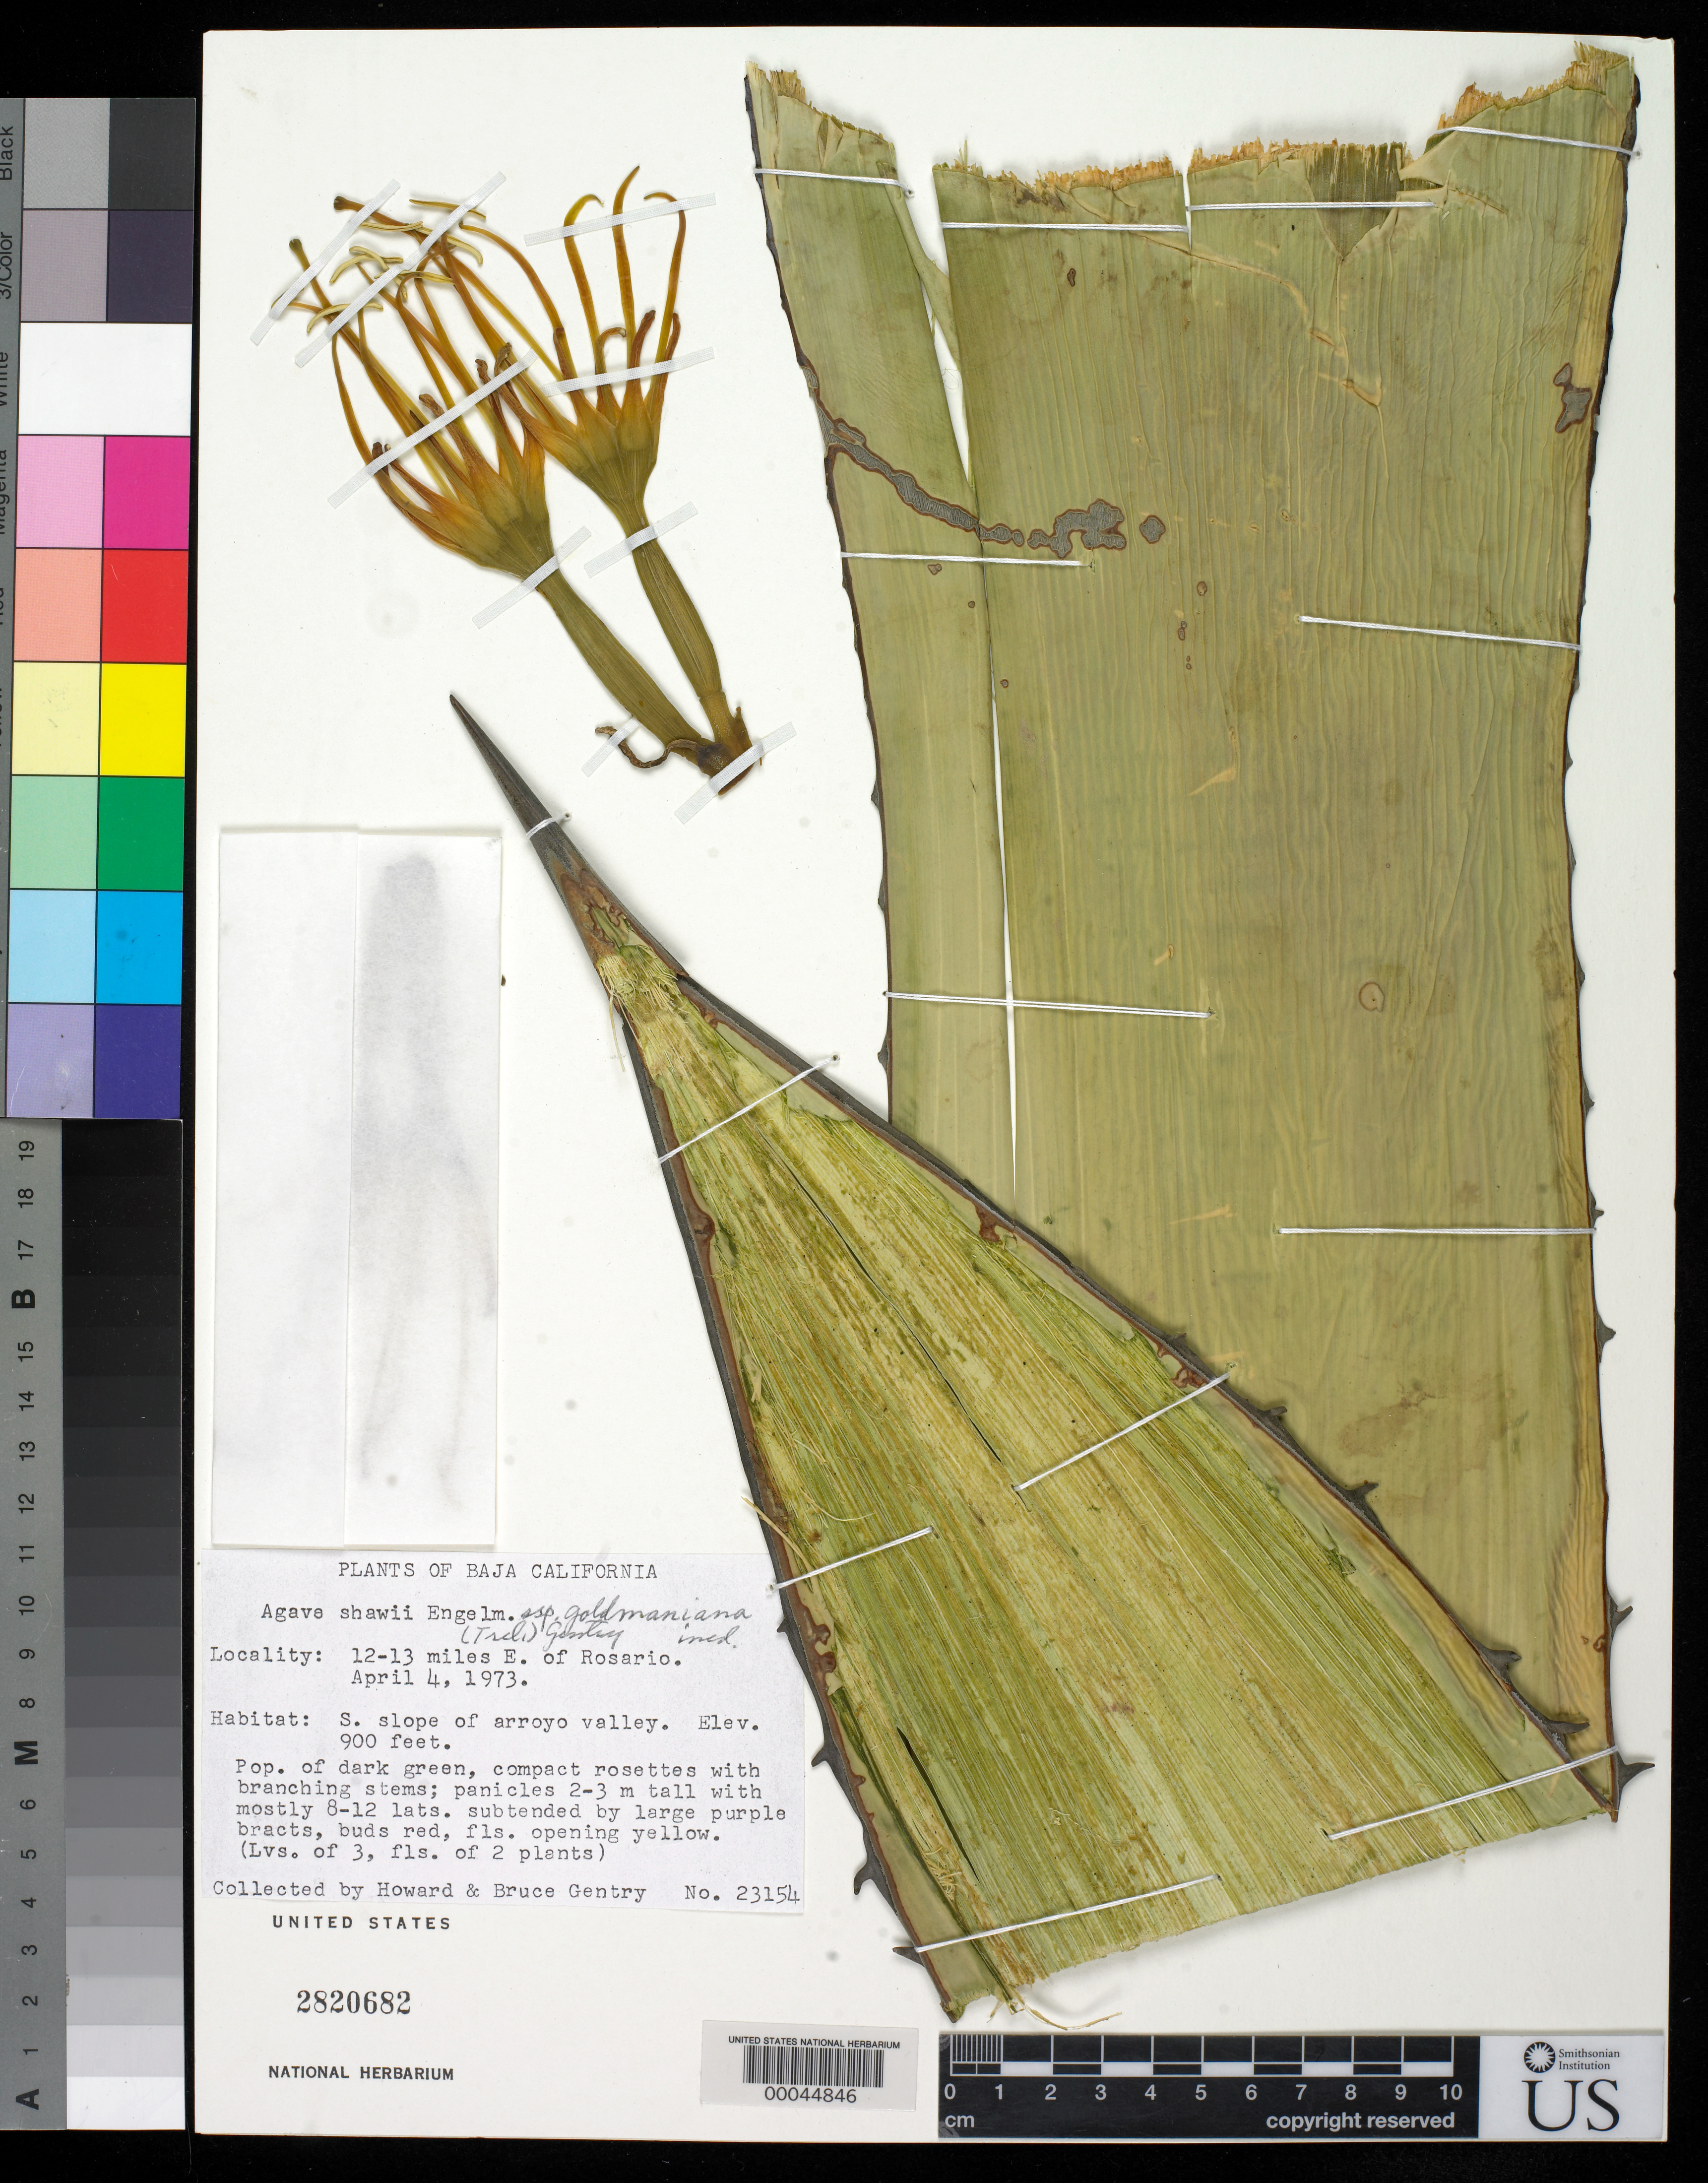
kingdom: Plantae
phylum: Tracheophyta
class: Liliopsida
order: Asparagales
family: Asparagaceae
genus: Agave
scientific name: Agave shawii subsp. goldmaniana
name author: (Trel.) Gentry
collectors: H. S. Gentry & B. Gentry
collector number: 23154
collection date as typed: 04 Apr 1973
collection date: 1973-04-04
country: Mexico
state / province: Baja California Norte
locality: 12-13 mi E of Rosario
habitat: S slope of arroyo valley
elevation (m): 274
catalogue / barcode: US 2820682